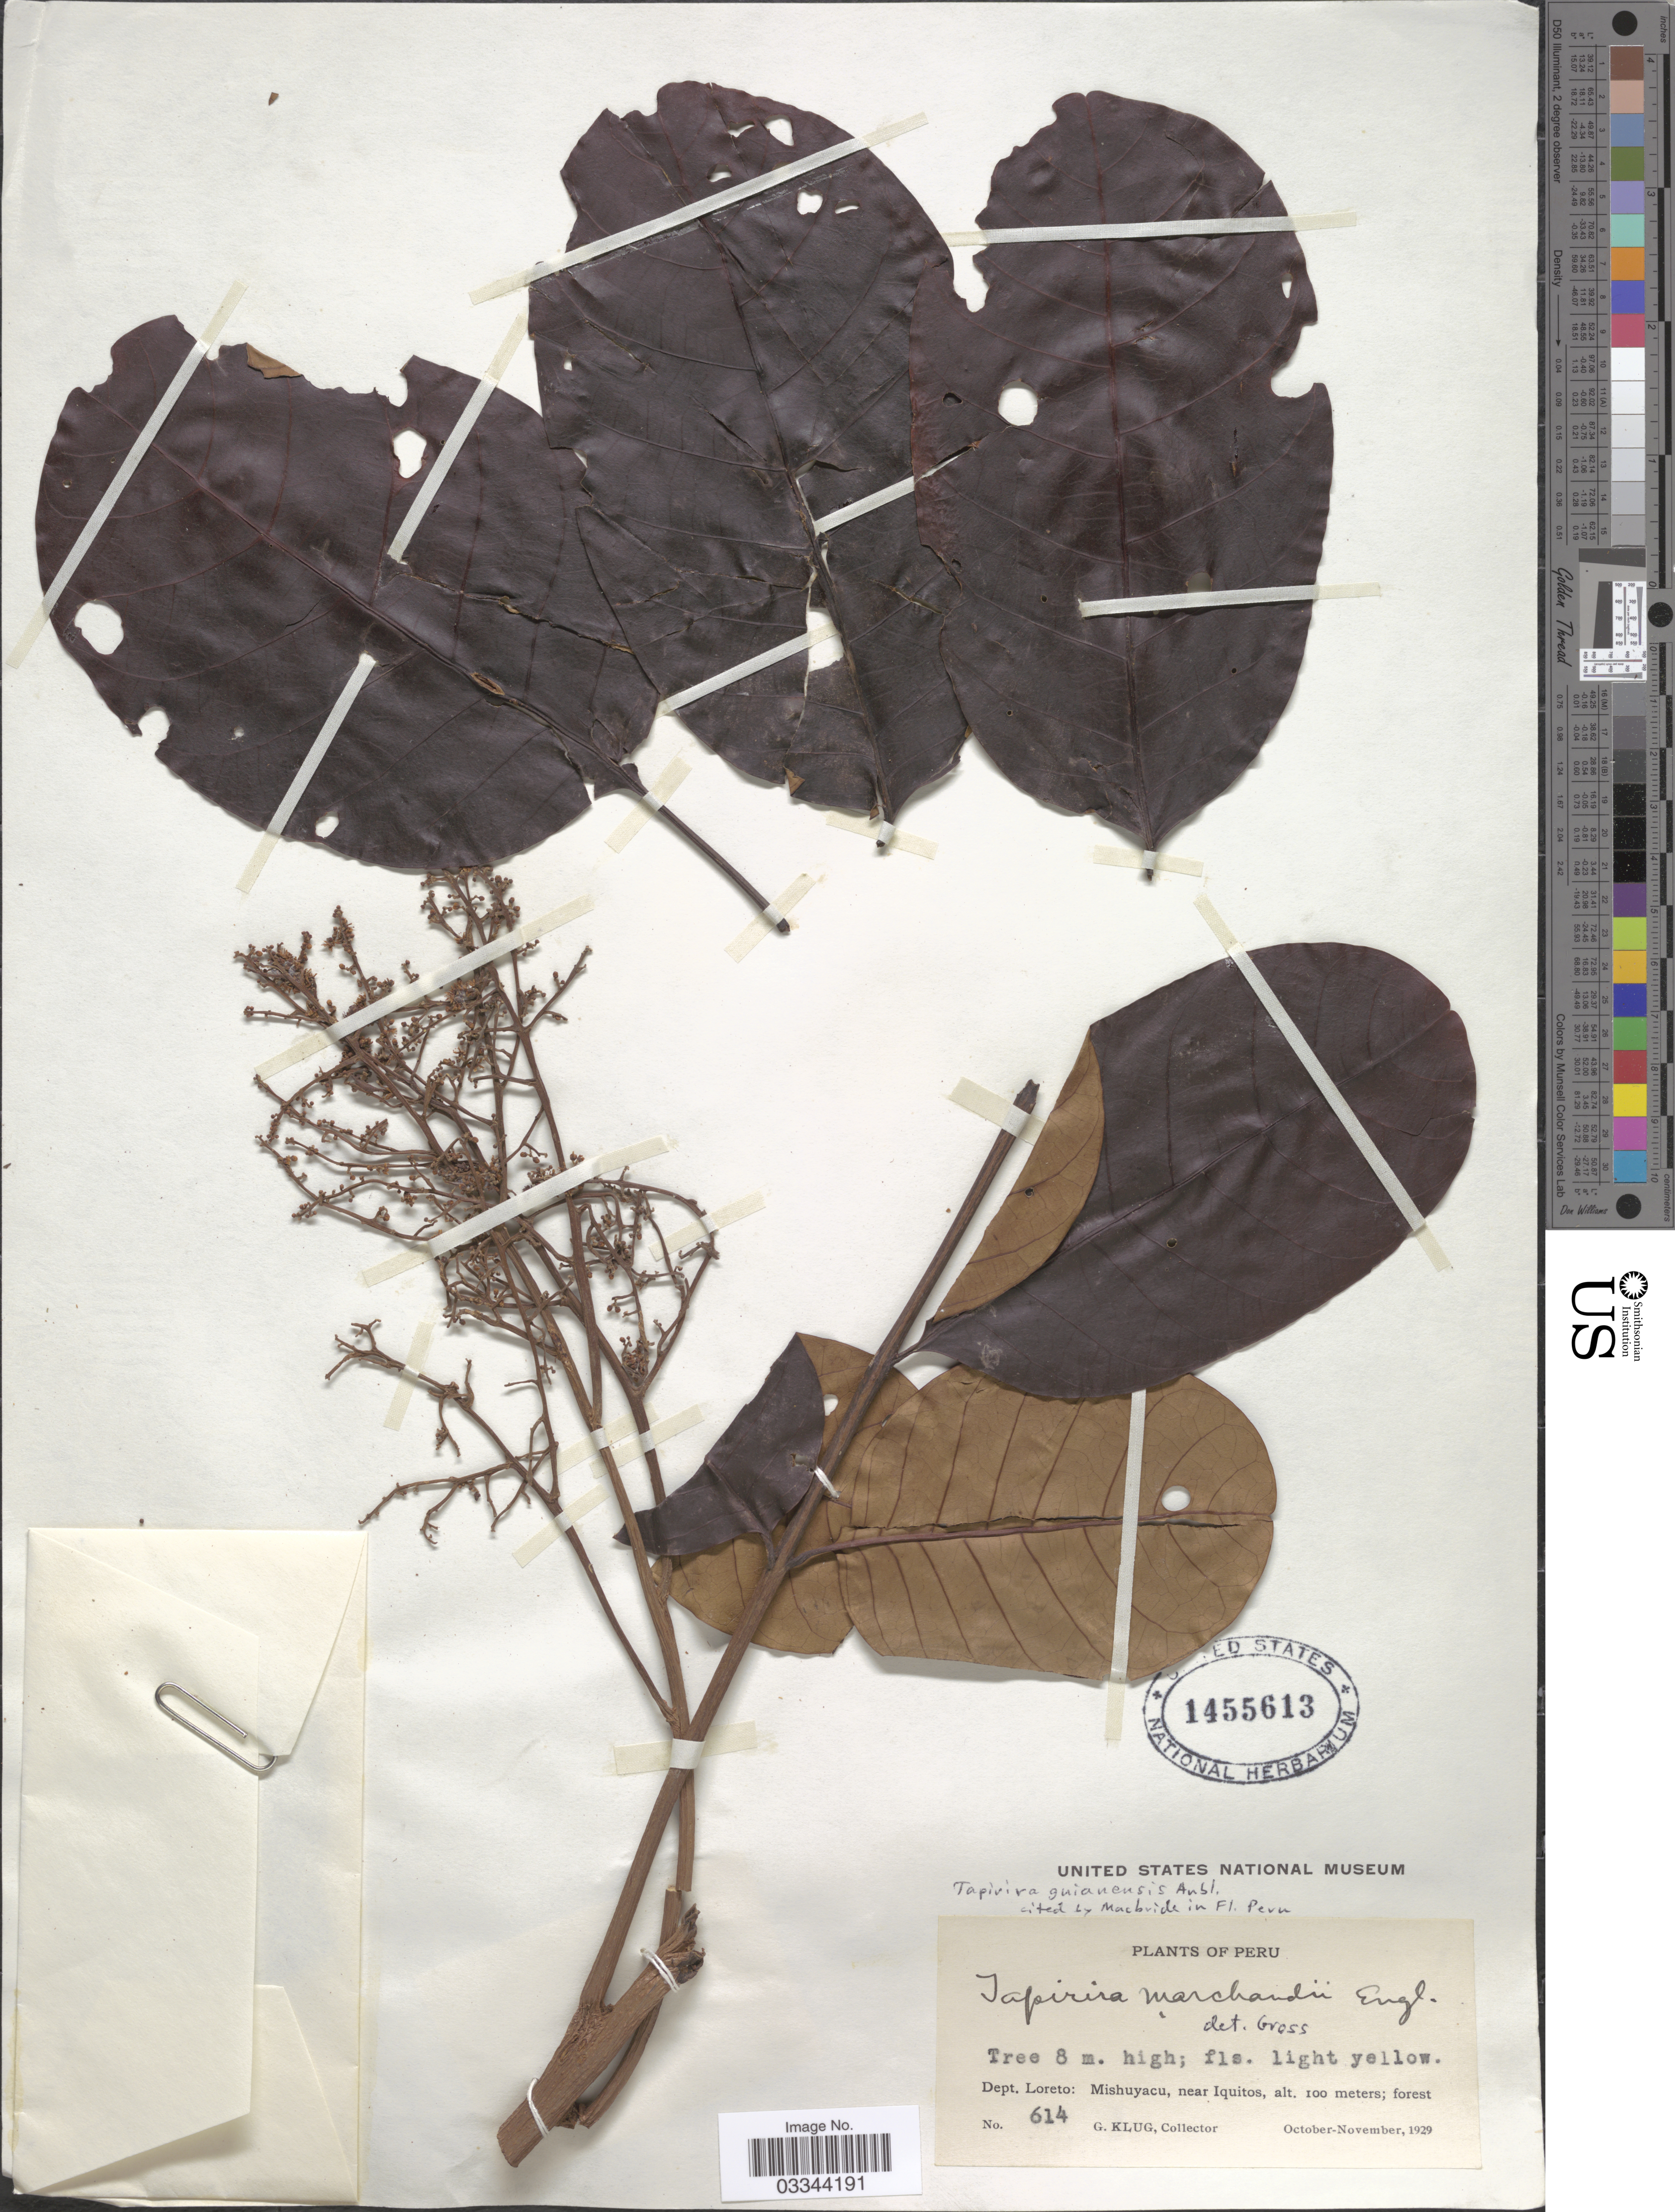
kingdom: Plantae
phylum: Tracheophyta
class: Magnoliopsida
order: Sapindales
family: Anacardiaceae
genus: Tapirira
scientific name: Tapirira rubrinervis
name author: Barfod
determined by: Mitchell, John D.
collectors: G. Klug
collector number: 614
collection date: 1929-10/1929-11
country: Peru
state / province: Loreto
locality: Dept. Loreto: Mishuyacu, near Iquitos.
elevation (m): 100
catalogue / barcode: US 1455613